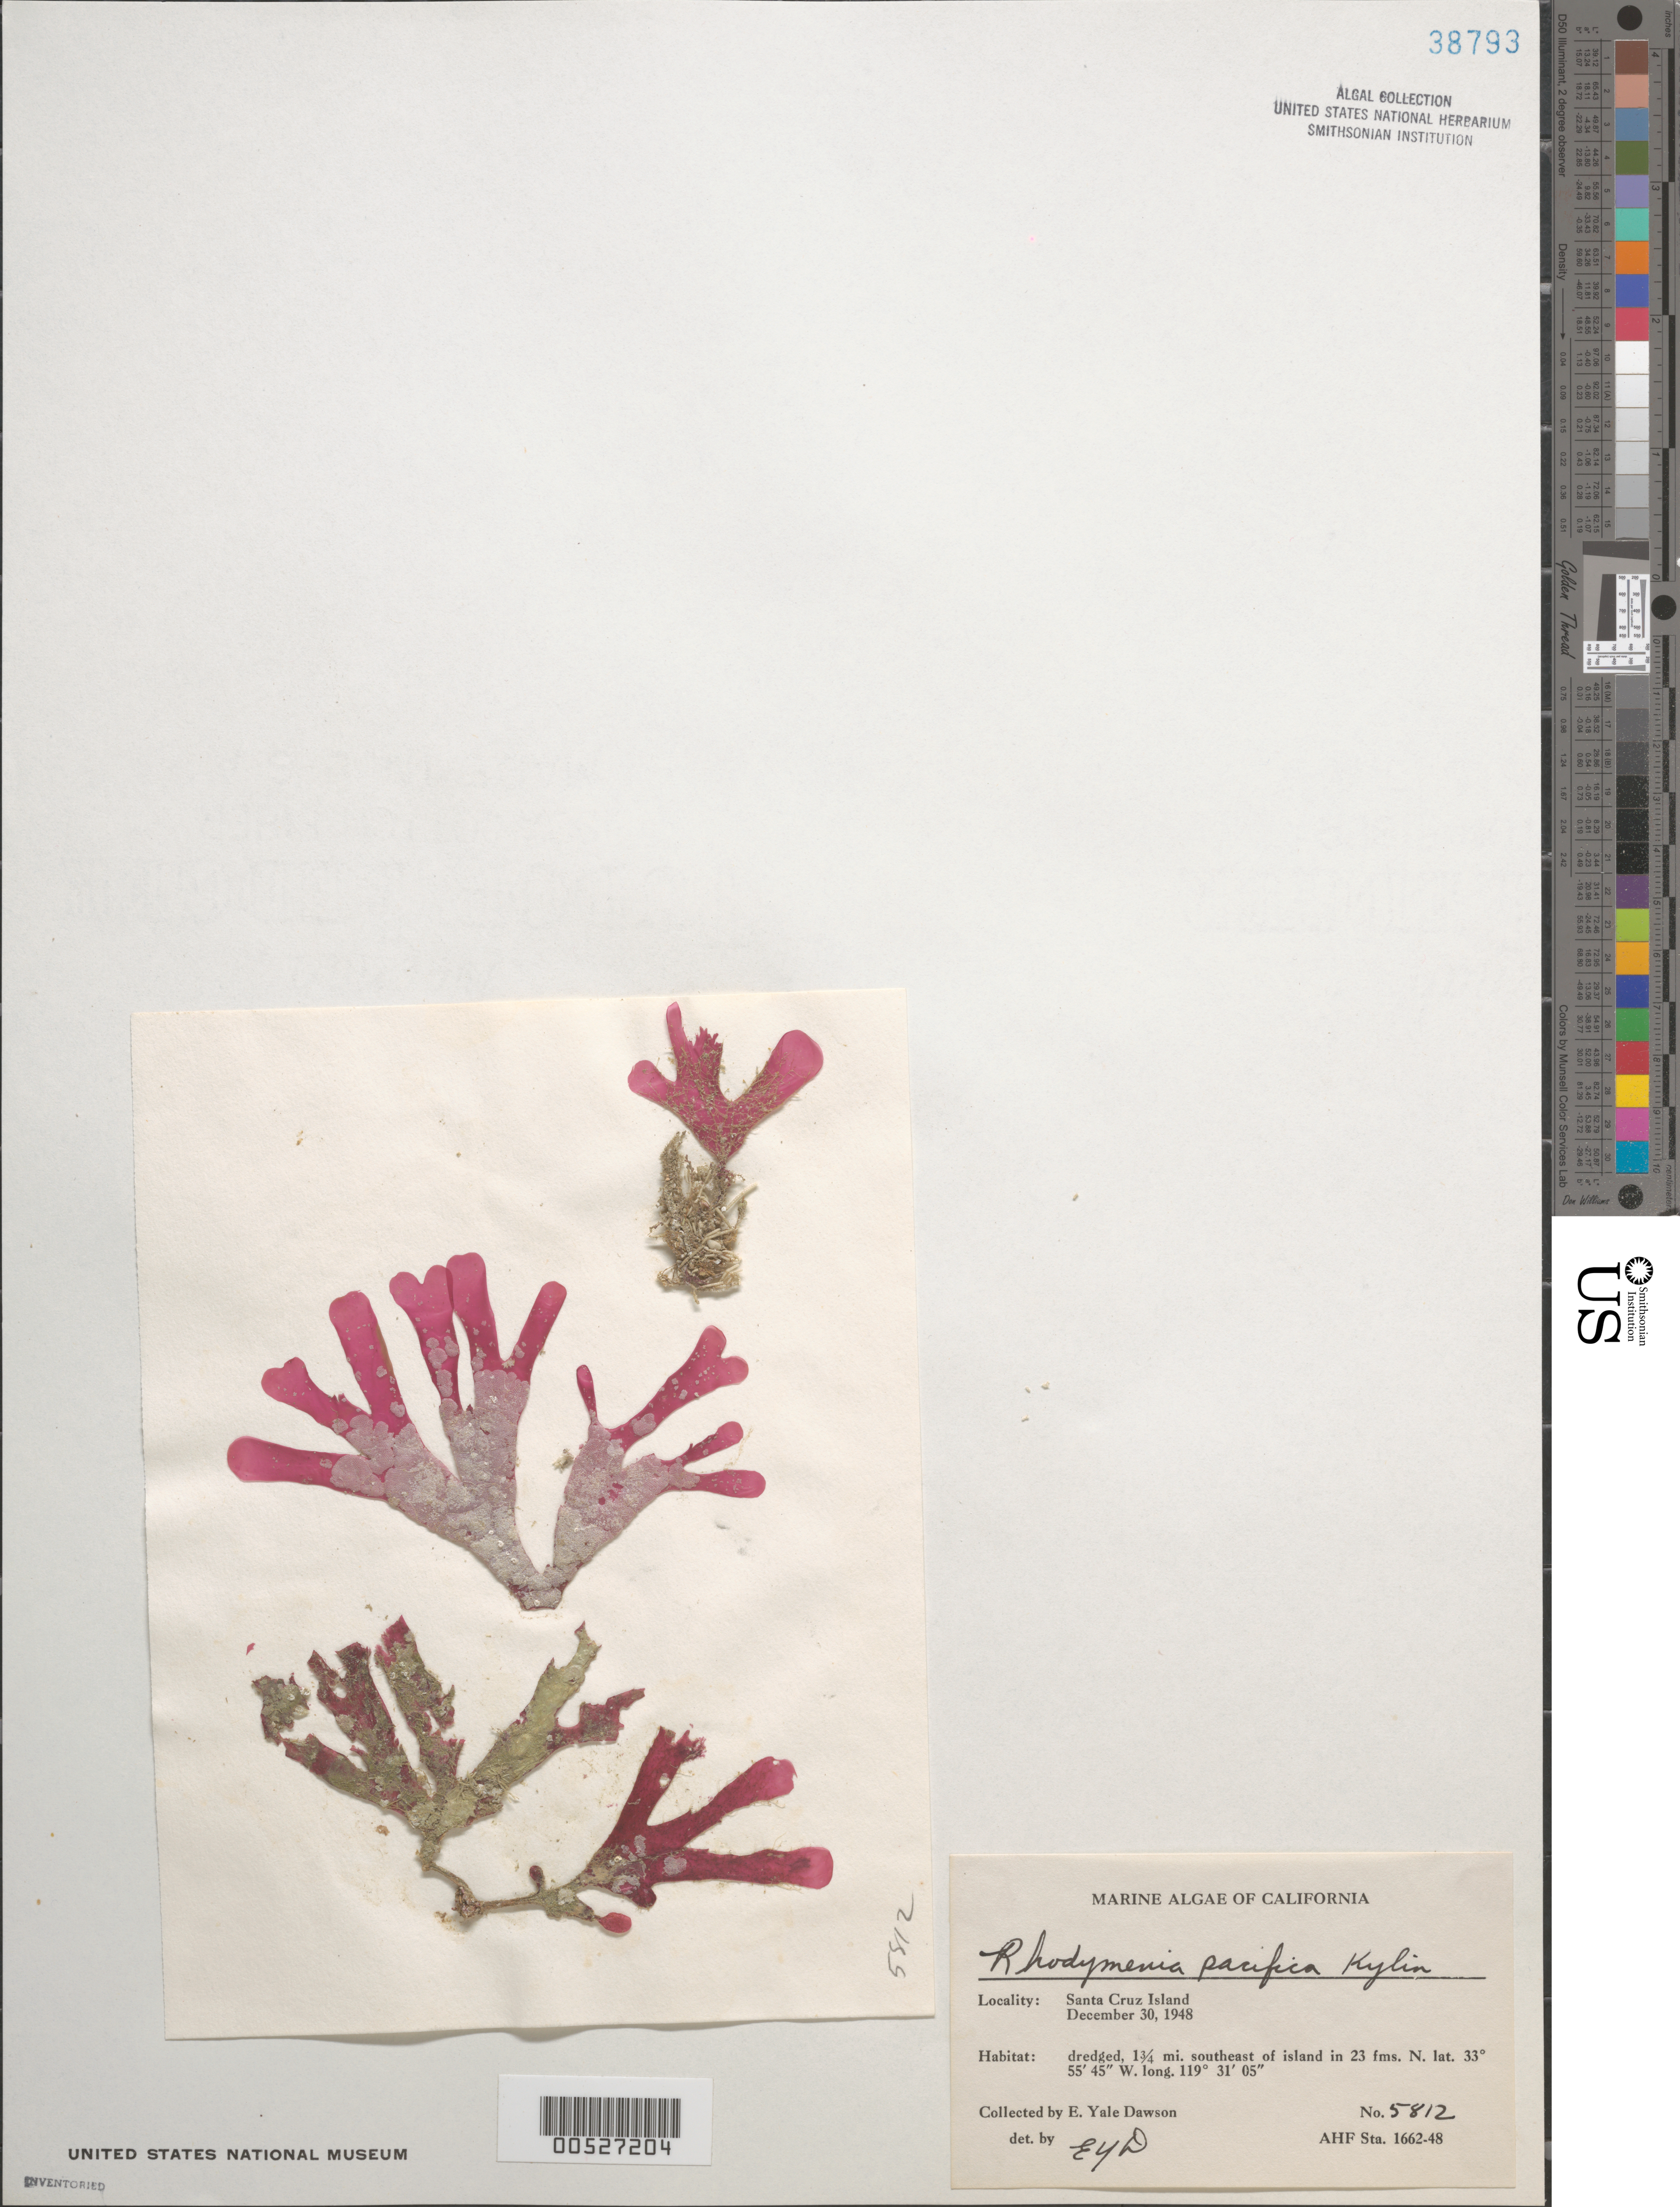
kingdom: Plantae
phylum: Rhodophyta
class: Florideophyceae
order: Rhodymeniales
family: Rhodymeniaceae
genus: Rhodymenia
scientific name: Rhodymenia pacifica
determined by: Dawson, E. Y.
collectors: E. Y. Dawson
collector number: EYD 5812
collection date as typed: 30 Dec 1948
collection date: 1948-12-30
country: United States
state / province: California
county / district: Santa Barbara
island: Santa Cruz Island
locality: Southeast of Santa Cruz Island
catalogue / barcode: US 38793